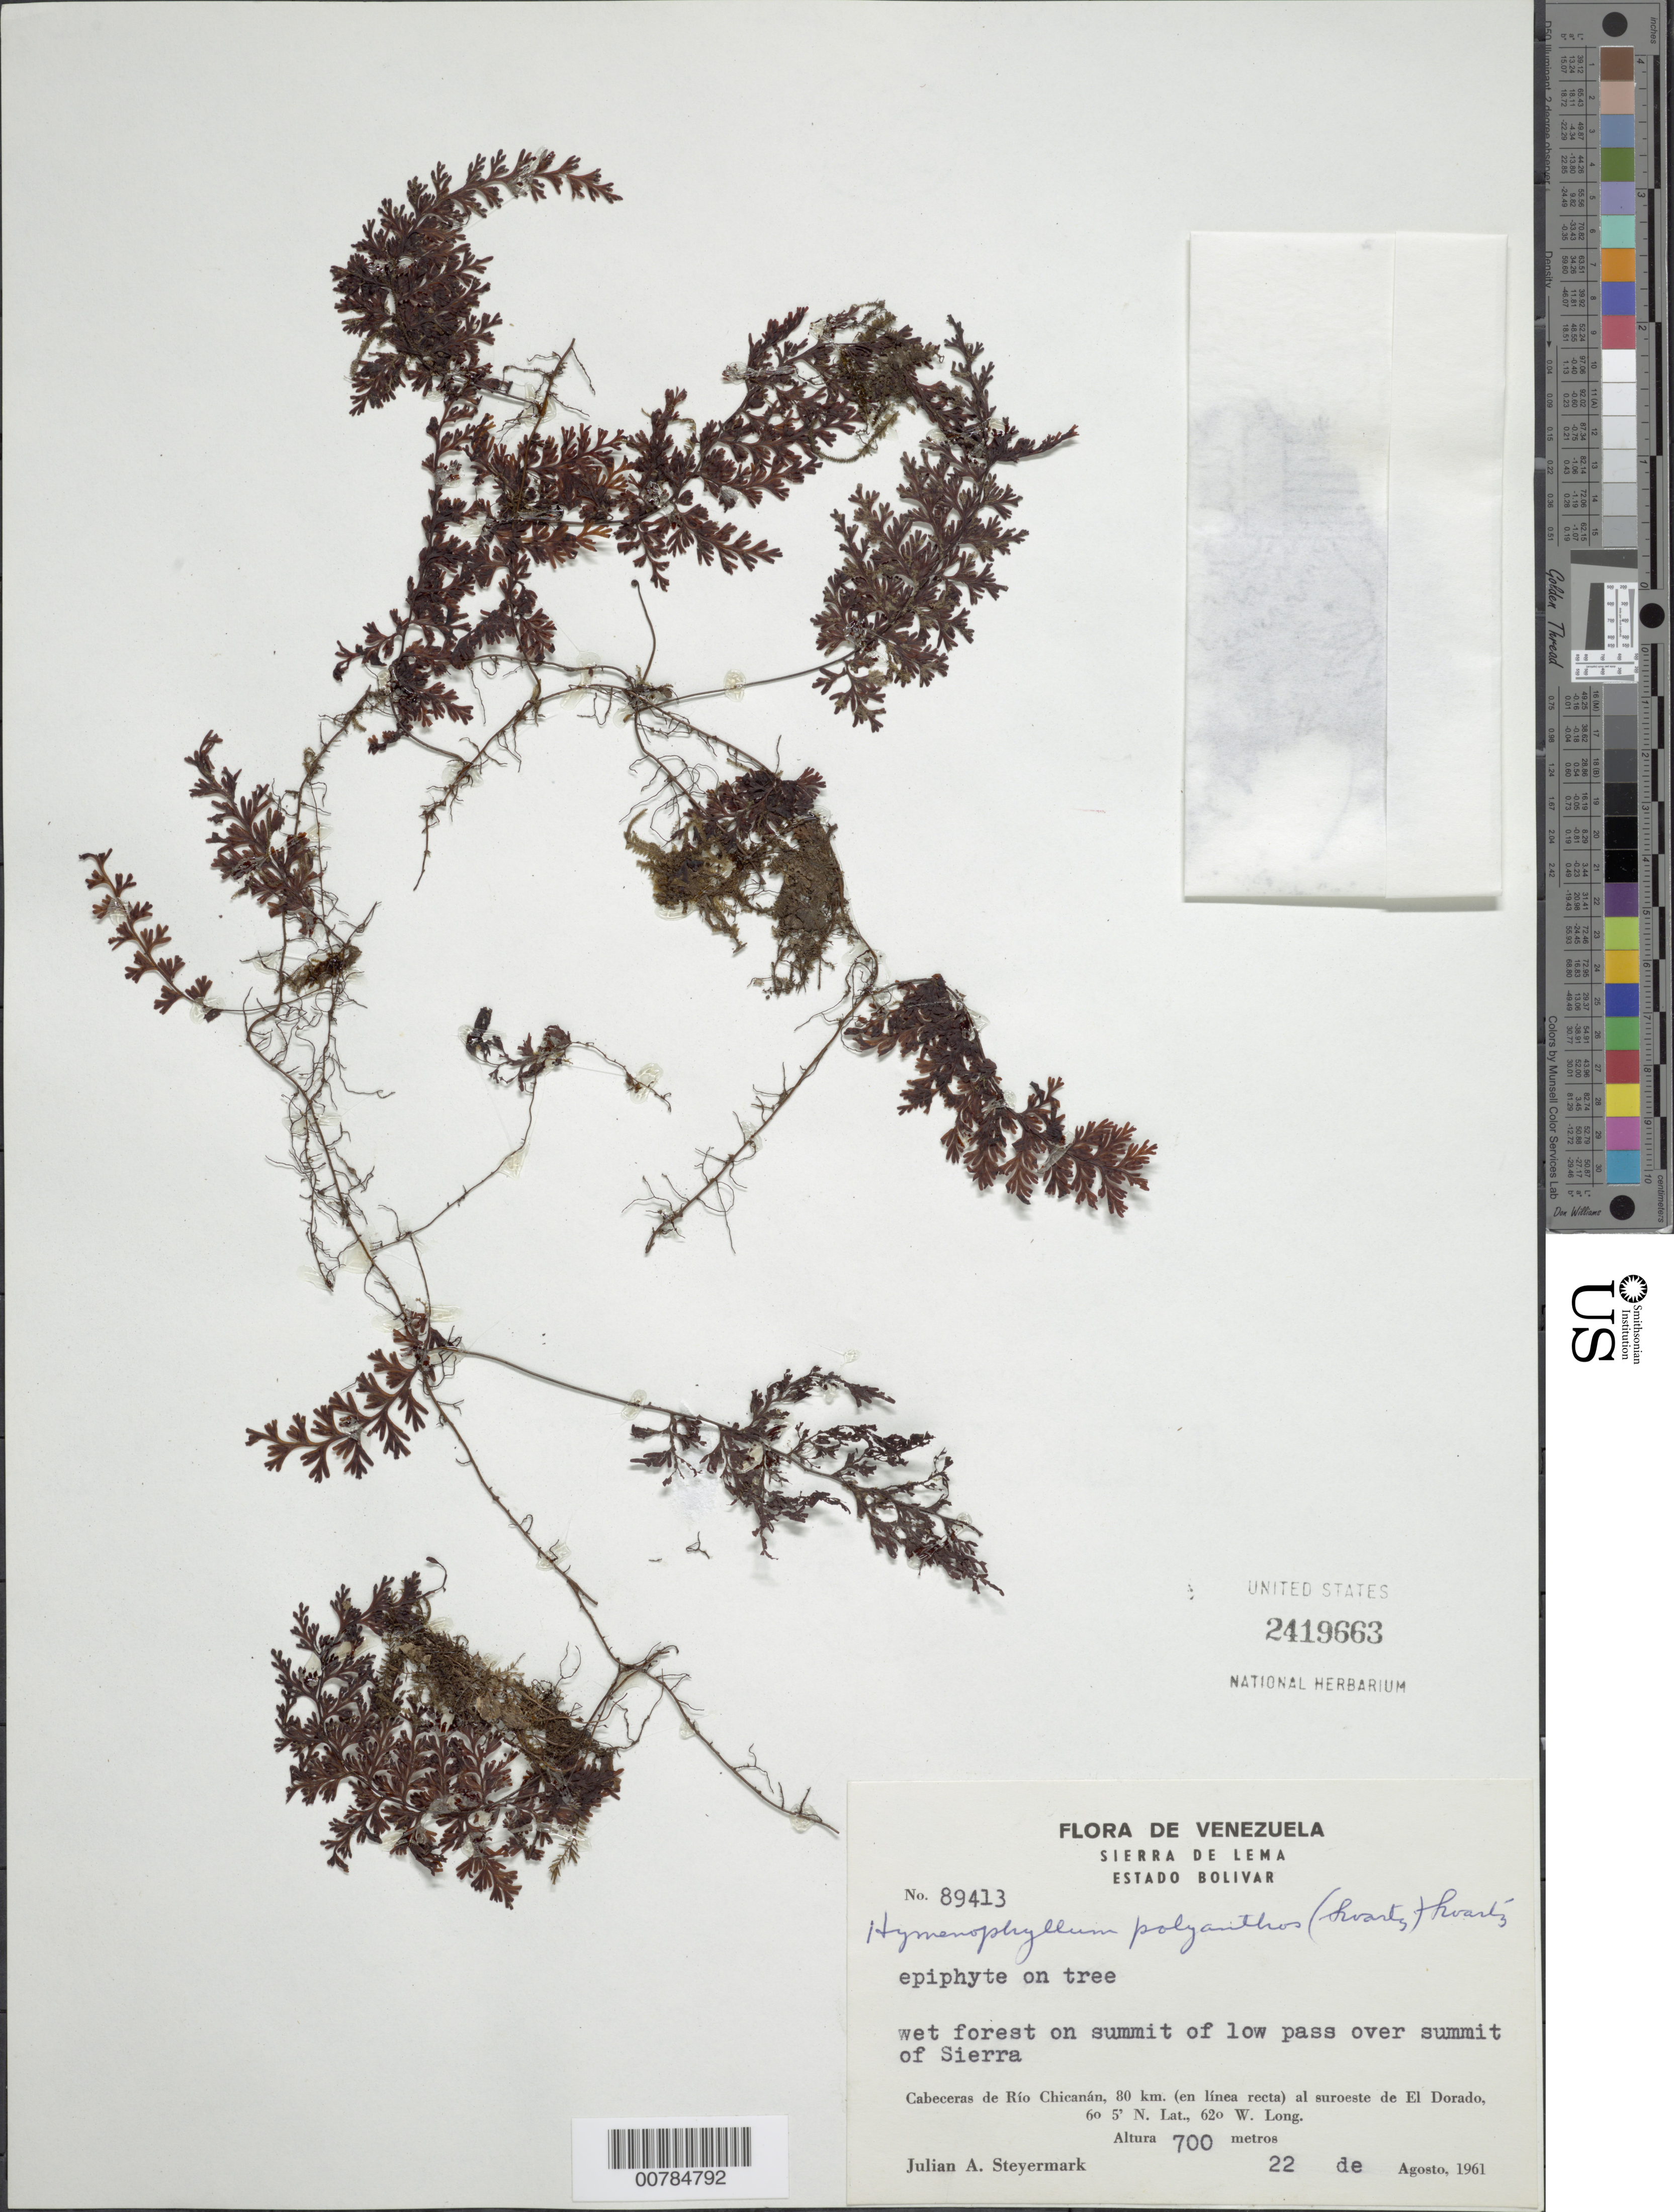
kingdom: Plantae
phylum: Tracheophyta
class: Polypodiopsida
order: Hymenophyllales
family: Hymenophyllaceae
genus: Hymenophyllum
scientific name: Hymenophyllum polyanthos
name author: (Sw.) Sw.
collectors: J. Steyermark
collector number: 89413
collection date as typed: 22-Aug-61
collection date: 1961-08-22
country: Venezuela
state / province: Bolívar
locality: Sierra de Lema; Cabeceras de Río Chicanán, 80 km (in a straight line) to southwest of El Dorado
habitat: Wet forest on summit of low pass over summit; on tree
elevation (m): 700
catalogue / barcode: US 2419663